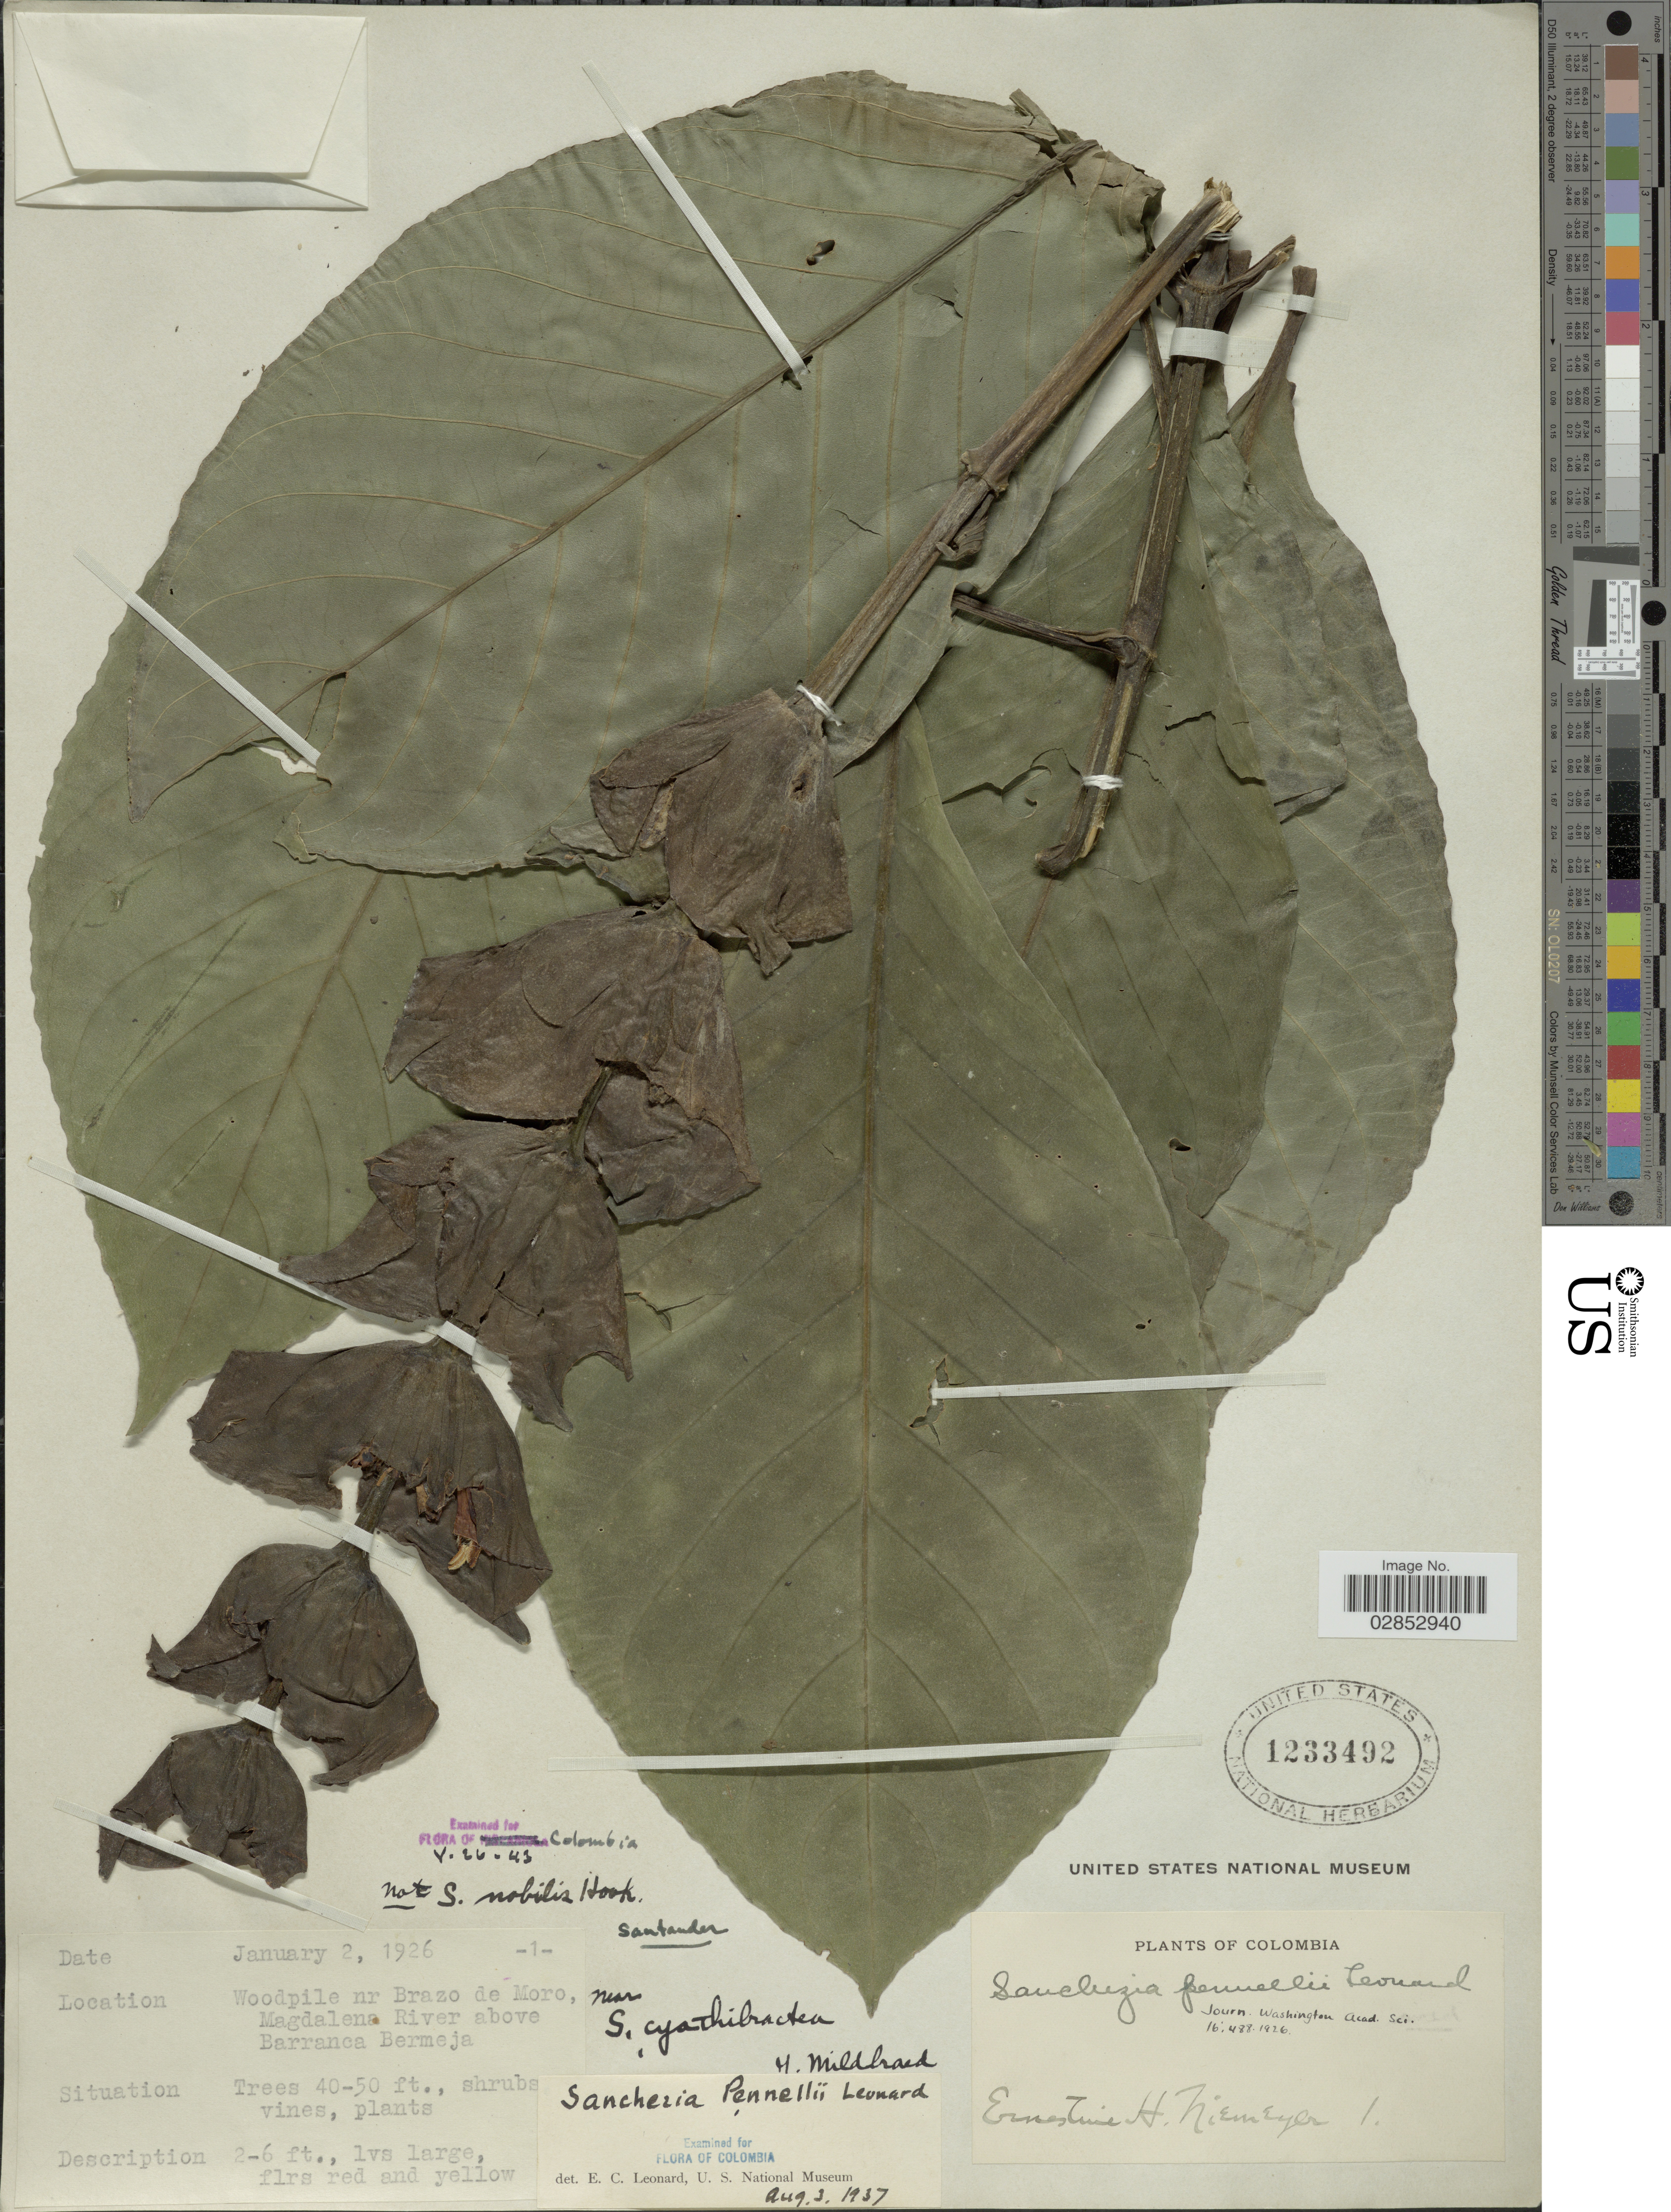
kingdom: Plantae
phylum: Tracheophyta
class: Magnoliopsida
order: Lamiales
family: Acanthaceae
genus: Sanchezia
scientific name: Sanchezia macrocnemis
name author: (Nees) Wassh.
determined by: Azevedo, Igor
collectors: E. H. Niemeyer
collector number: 1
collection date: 1926-01-02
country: Colombia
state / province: Magdalena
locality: Woodpile nr Brazo de Moro, Magdalena River above Barranca Bermeja.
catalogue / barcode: US 1233492